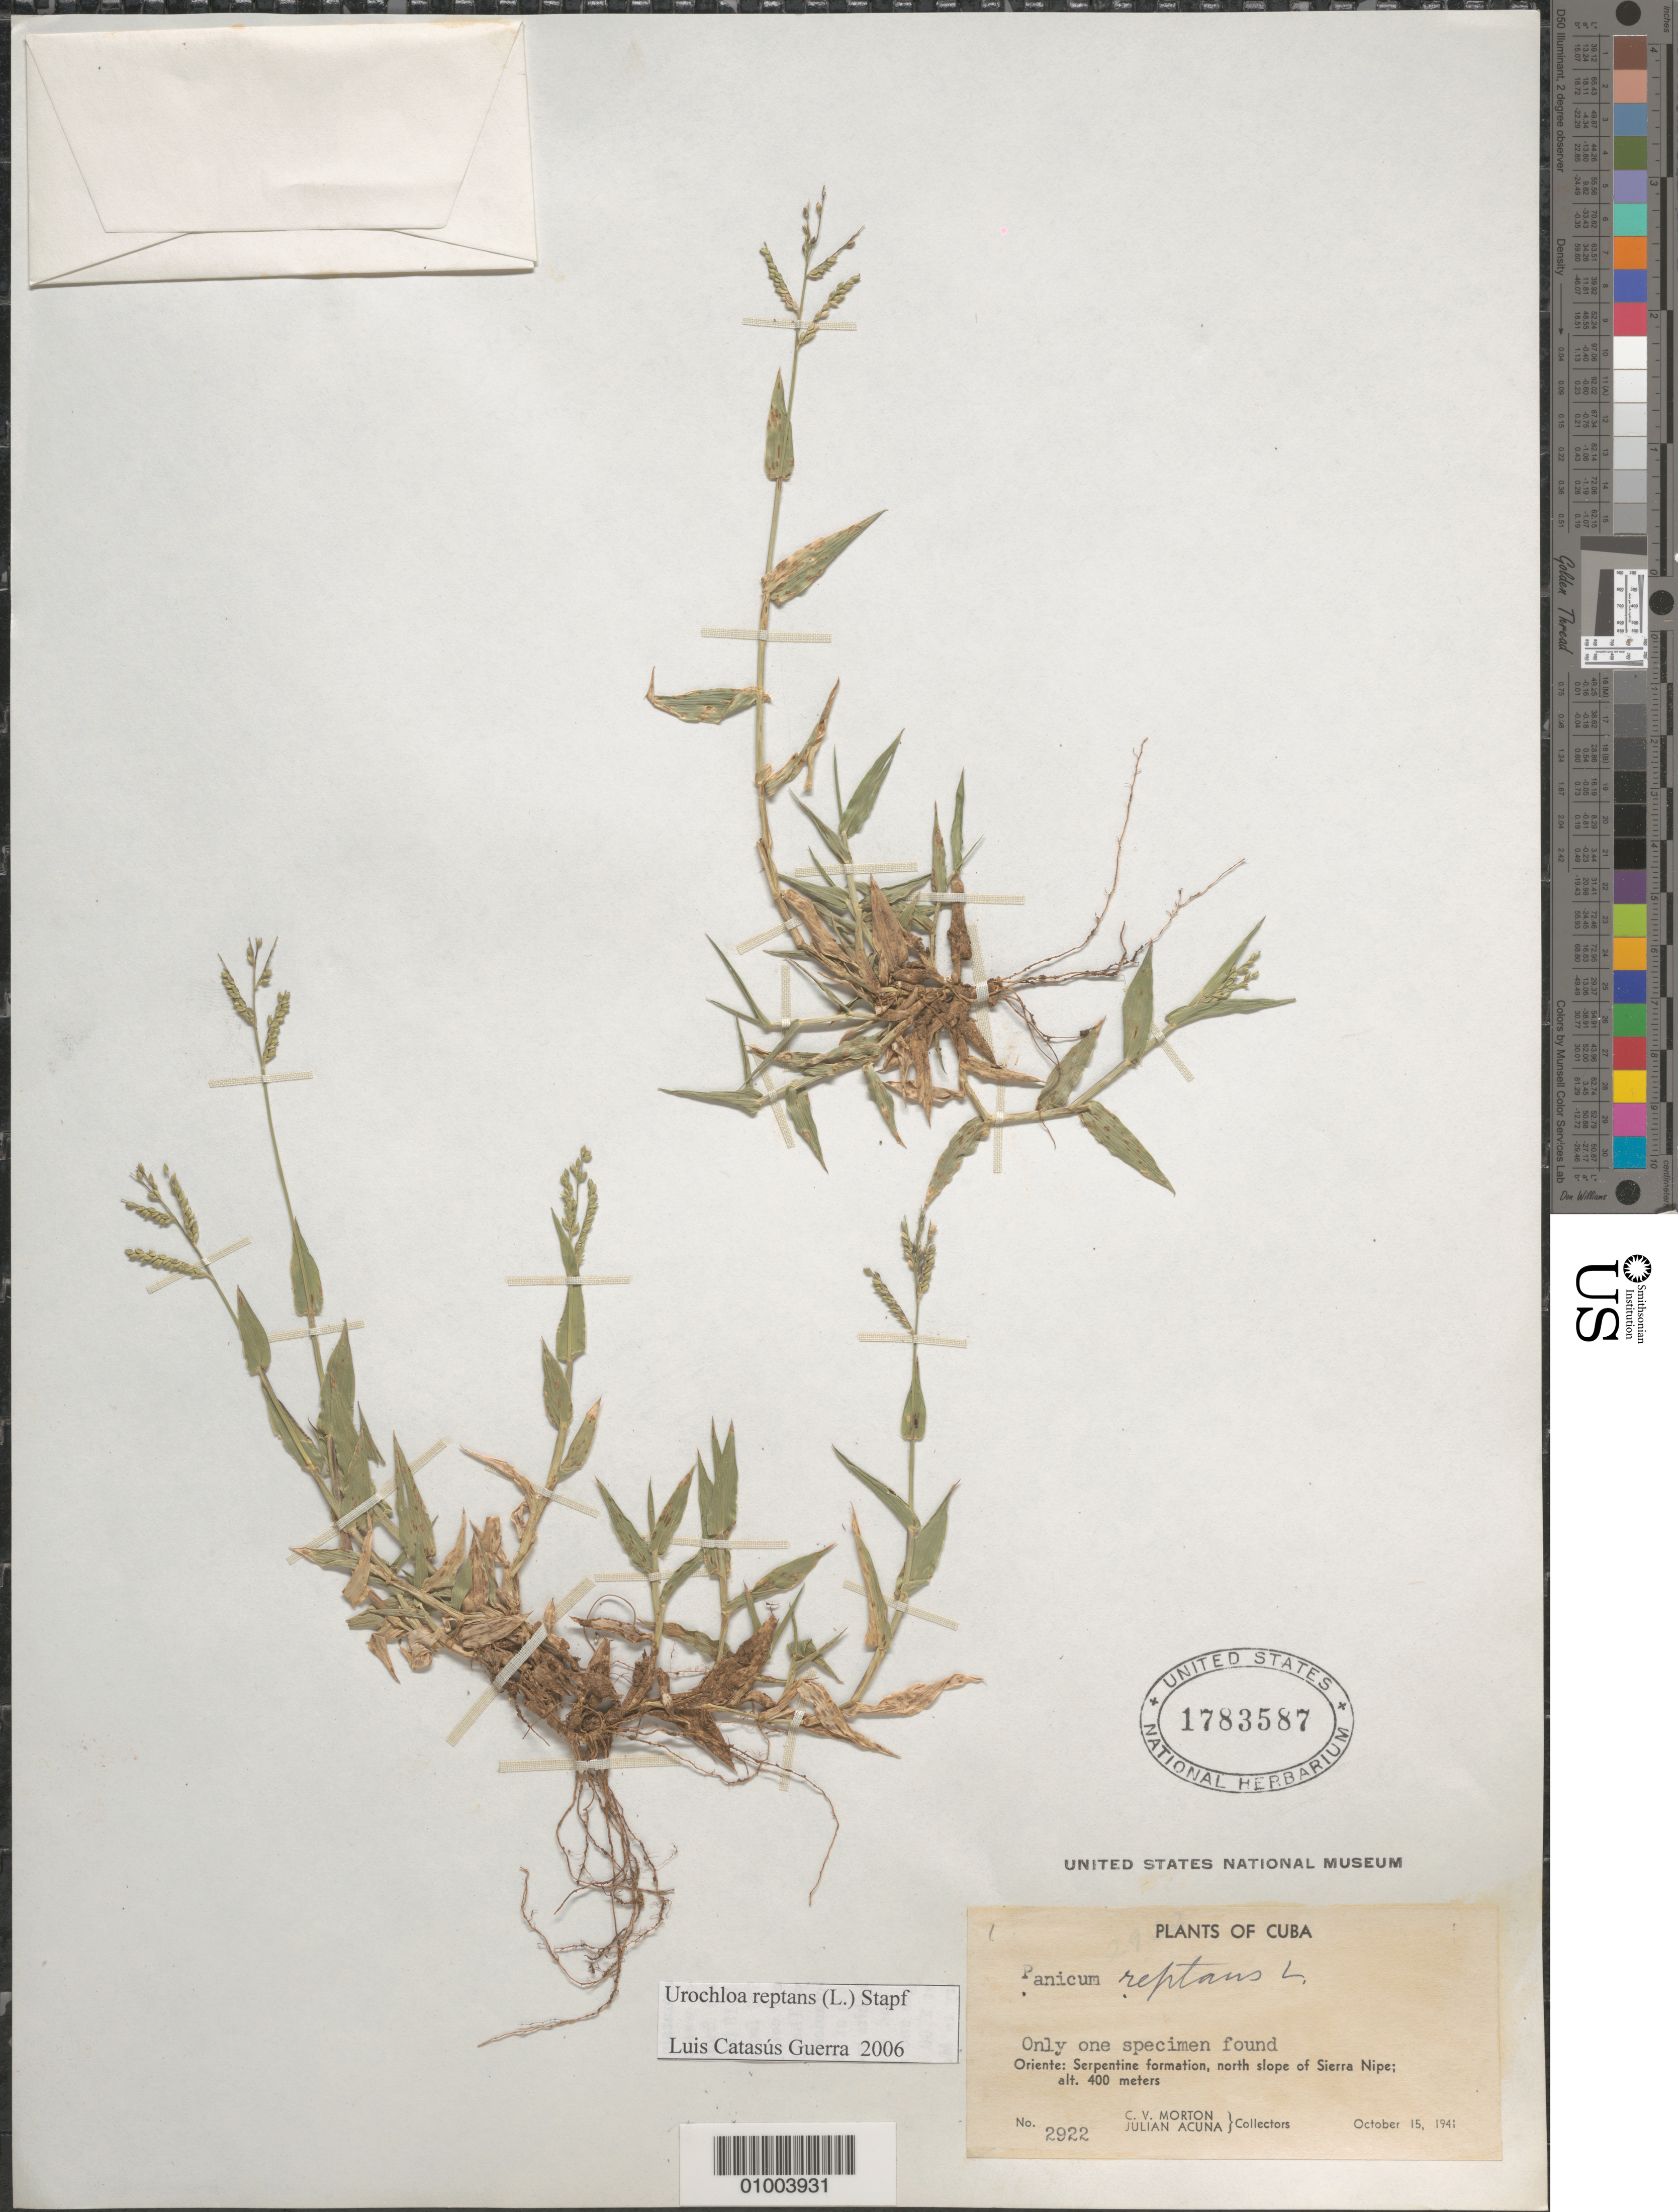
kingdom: Plantae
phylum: Tracheophyta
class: Liliopsida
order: Poales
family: Poaceae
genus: Urochloa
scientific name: Urochloa reptans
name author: (L.) Stapf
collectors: C. V. Morton & J. Acuña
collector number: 2922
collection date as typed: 15 Oct 1941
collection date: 1941-10-15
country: Cuba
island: Cuba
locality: Oriente: Serpentine formation, north slope of Sierra Nipe;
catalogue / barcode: US 1783587